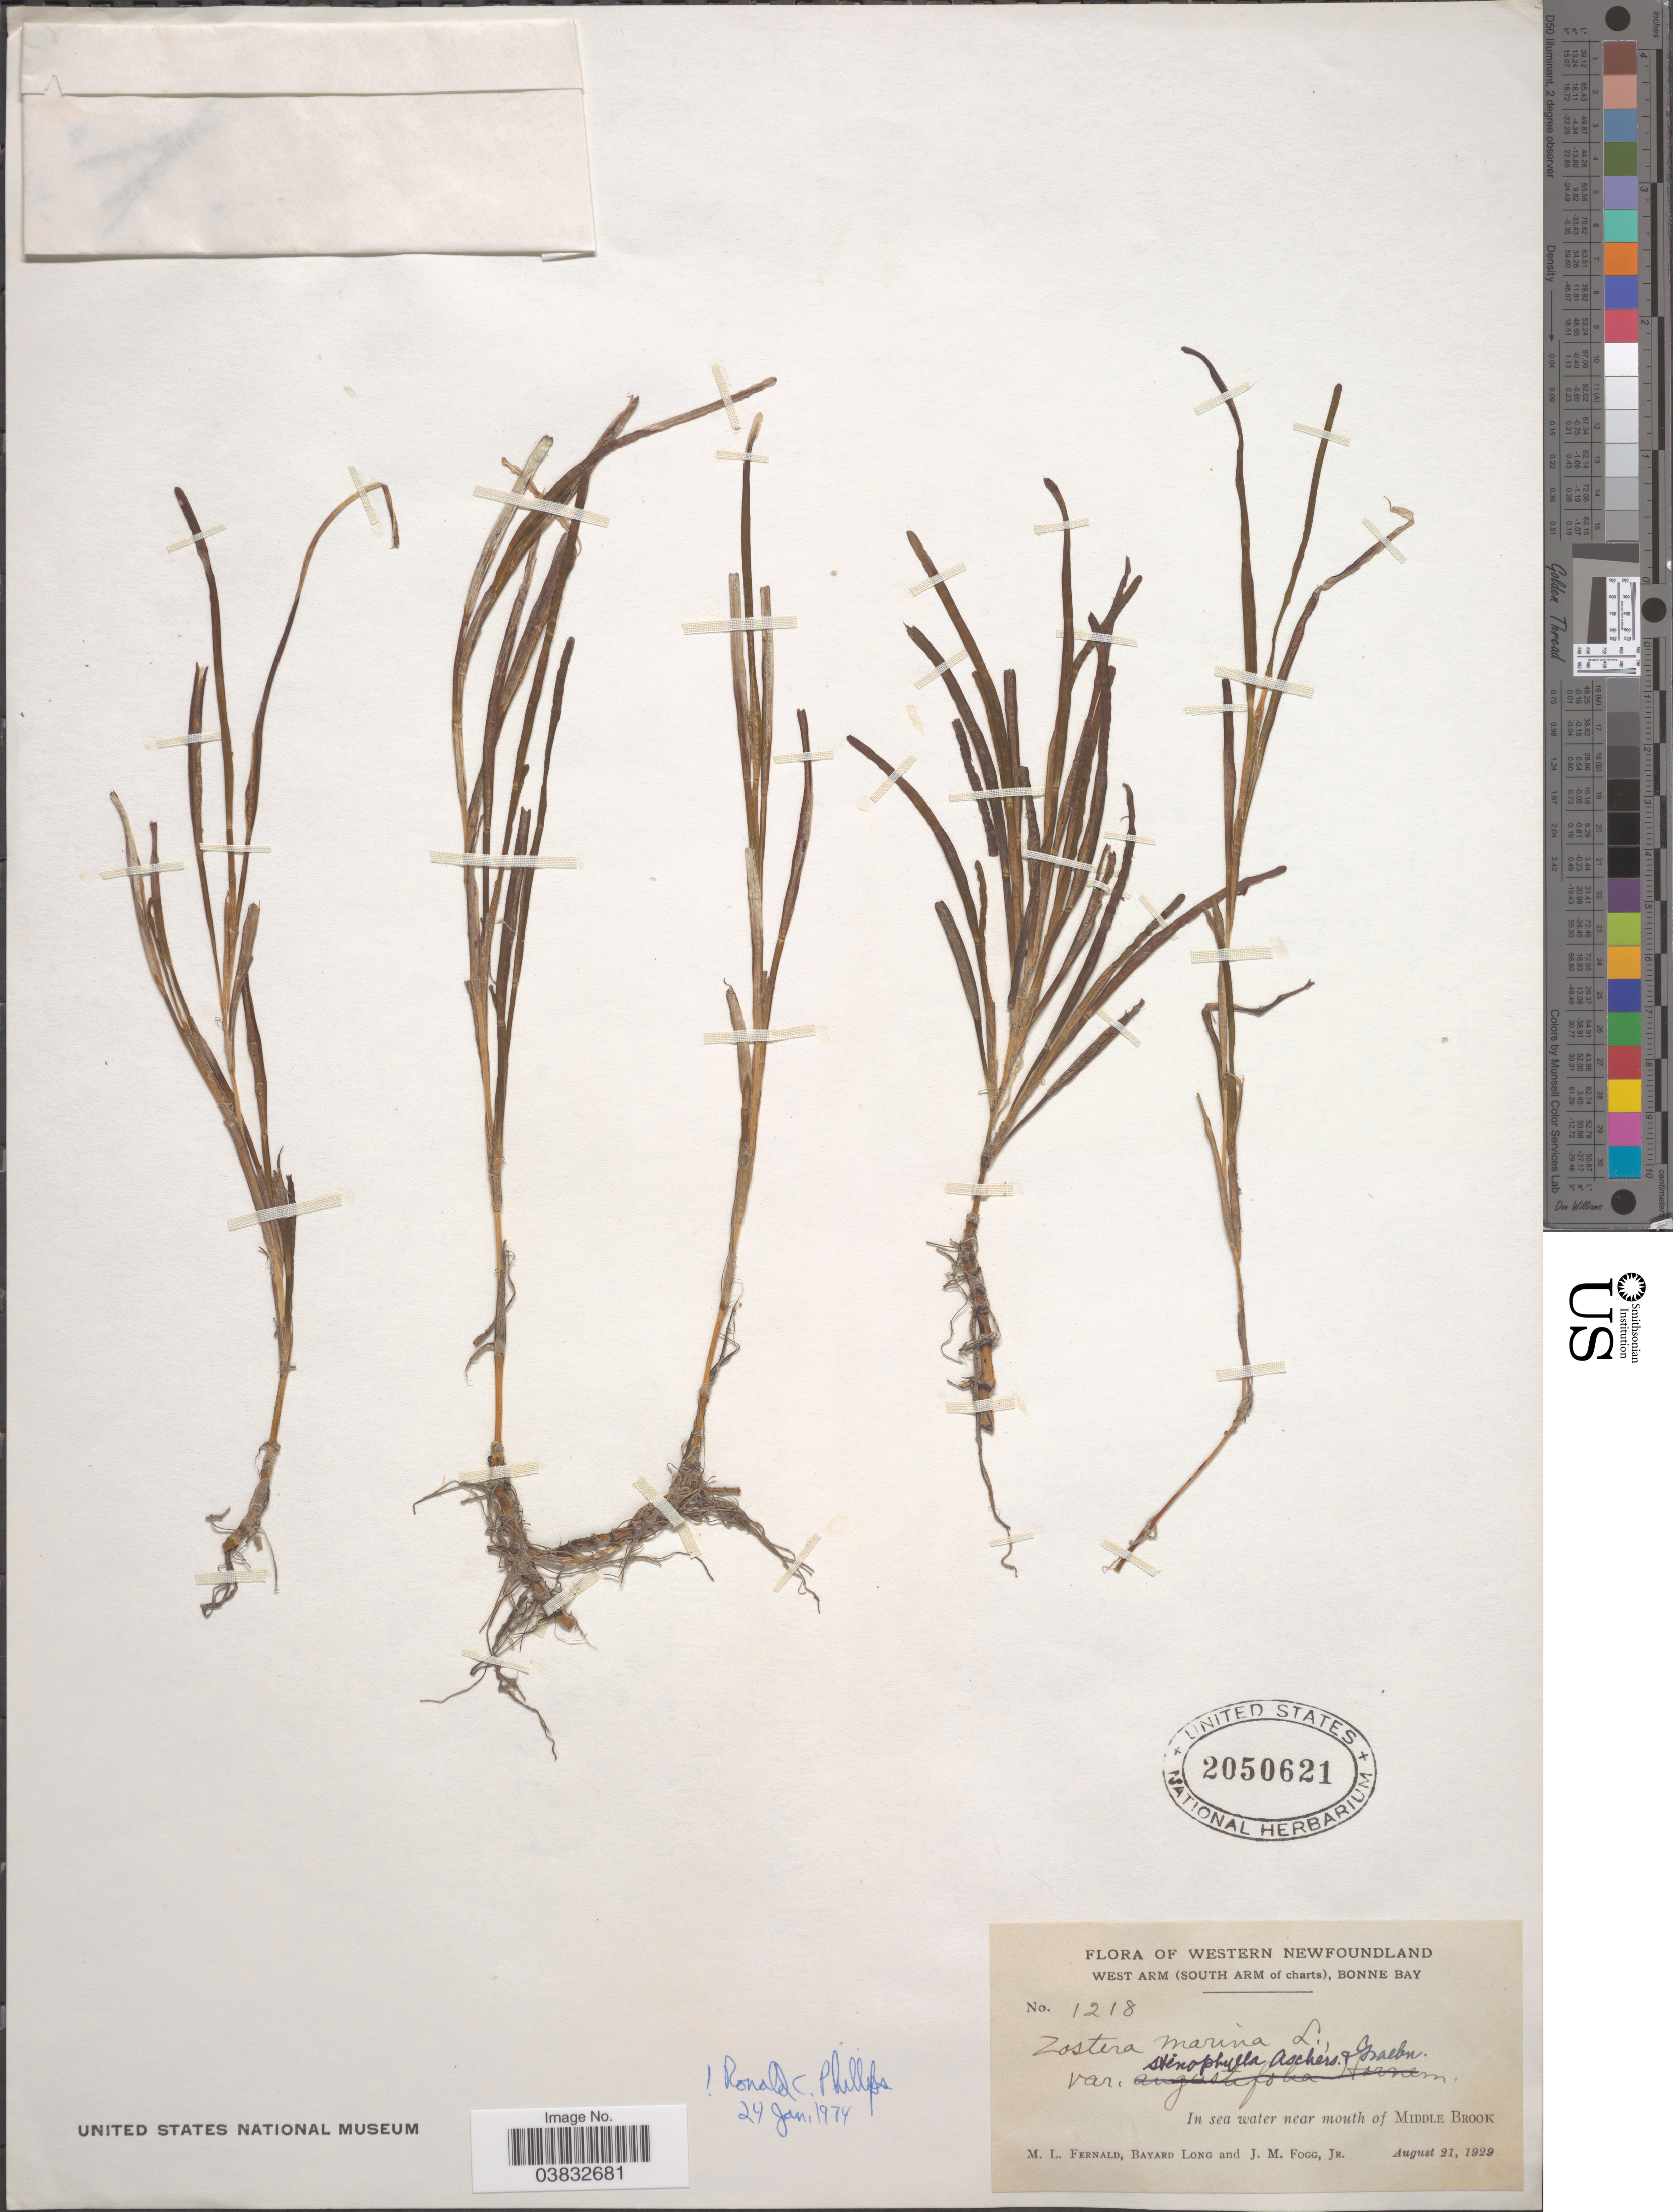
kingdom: Plantae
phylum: Tracheophyta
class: Liliopsida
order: Alismatales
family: Zosteraceae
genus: Zostera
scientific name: Zostera marina var. stenophylla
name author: (Raf.) Asch. & Graebn.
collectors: M. L. Fernald, B. Long & J. Fogg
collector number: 1218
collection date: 1929-08-21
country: Canada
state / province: Newfoundland and Labrador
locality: Western Newfoundland. West Arm (South Arm of charts), Bonne Bay. In sea water near mouth of Middle Brook.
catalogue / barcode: US 2050621